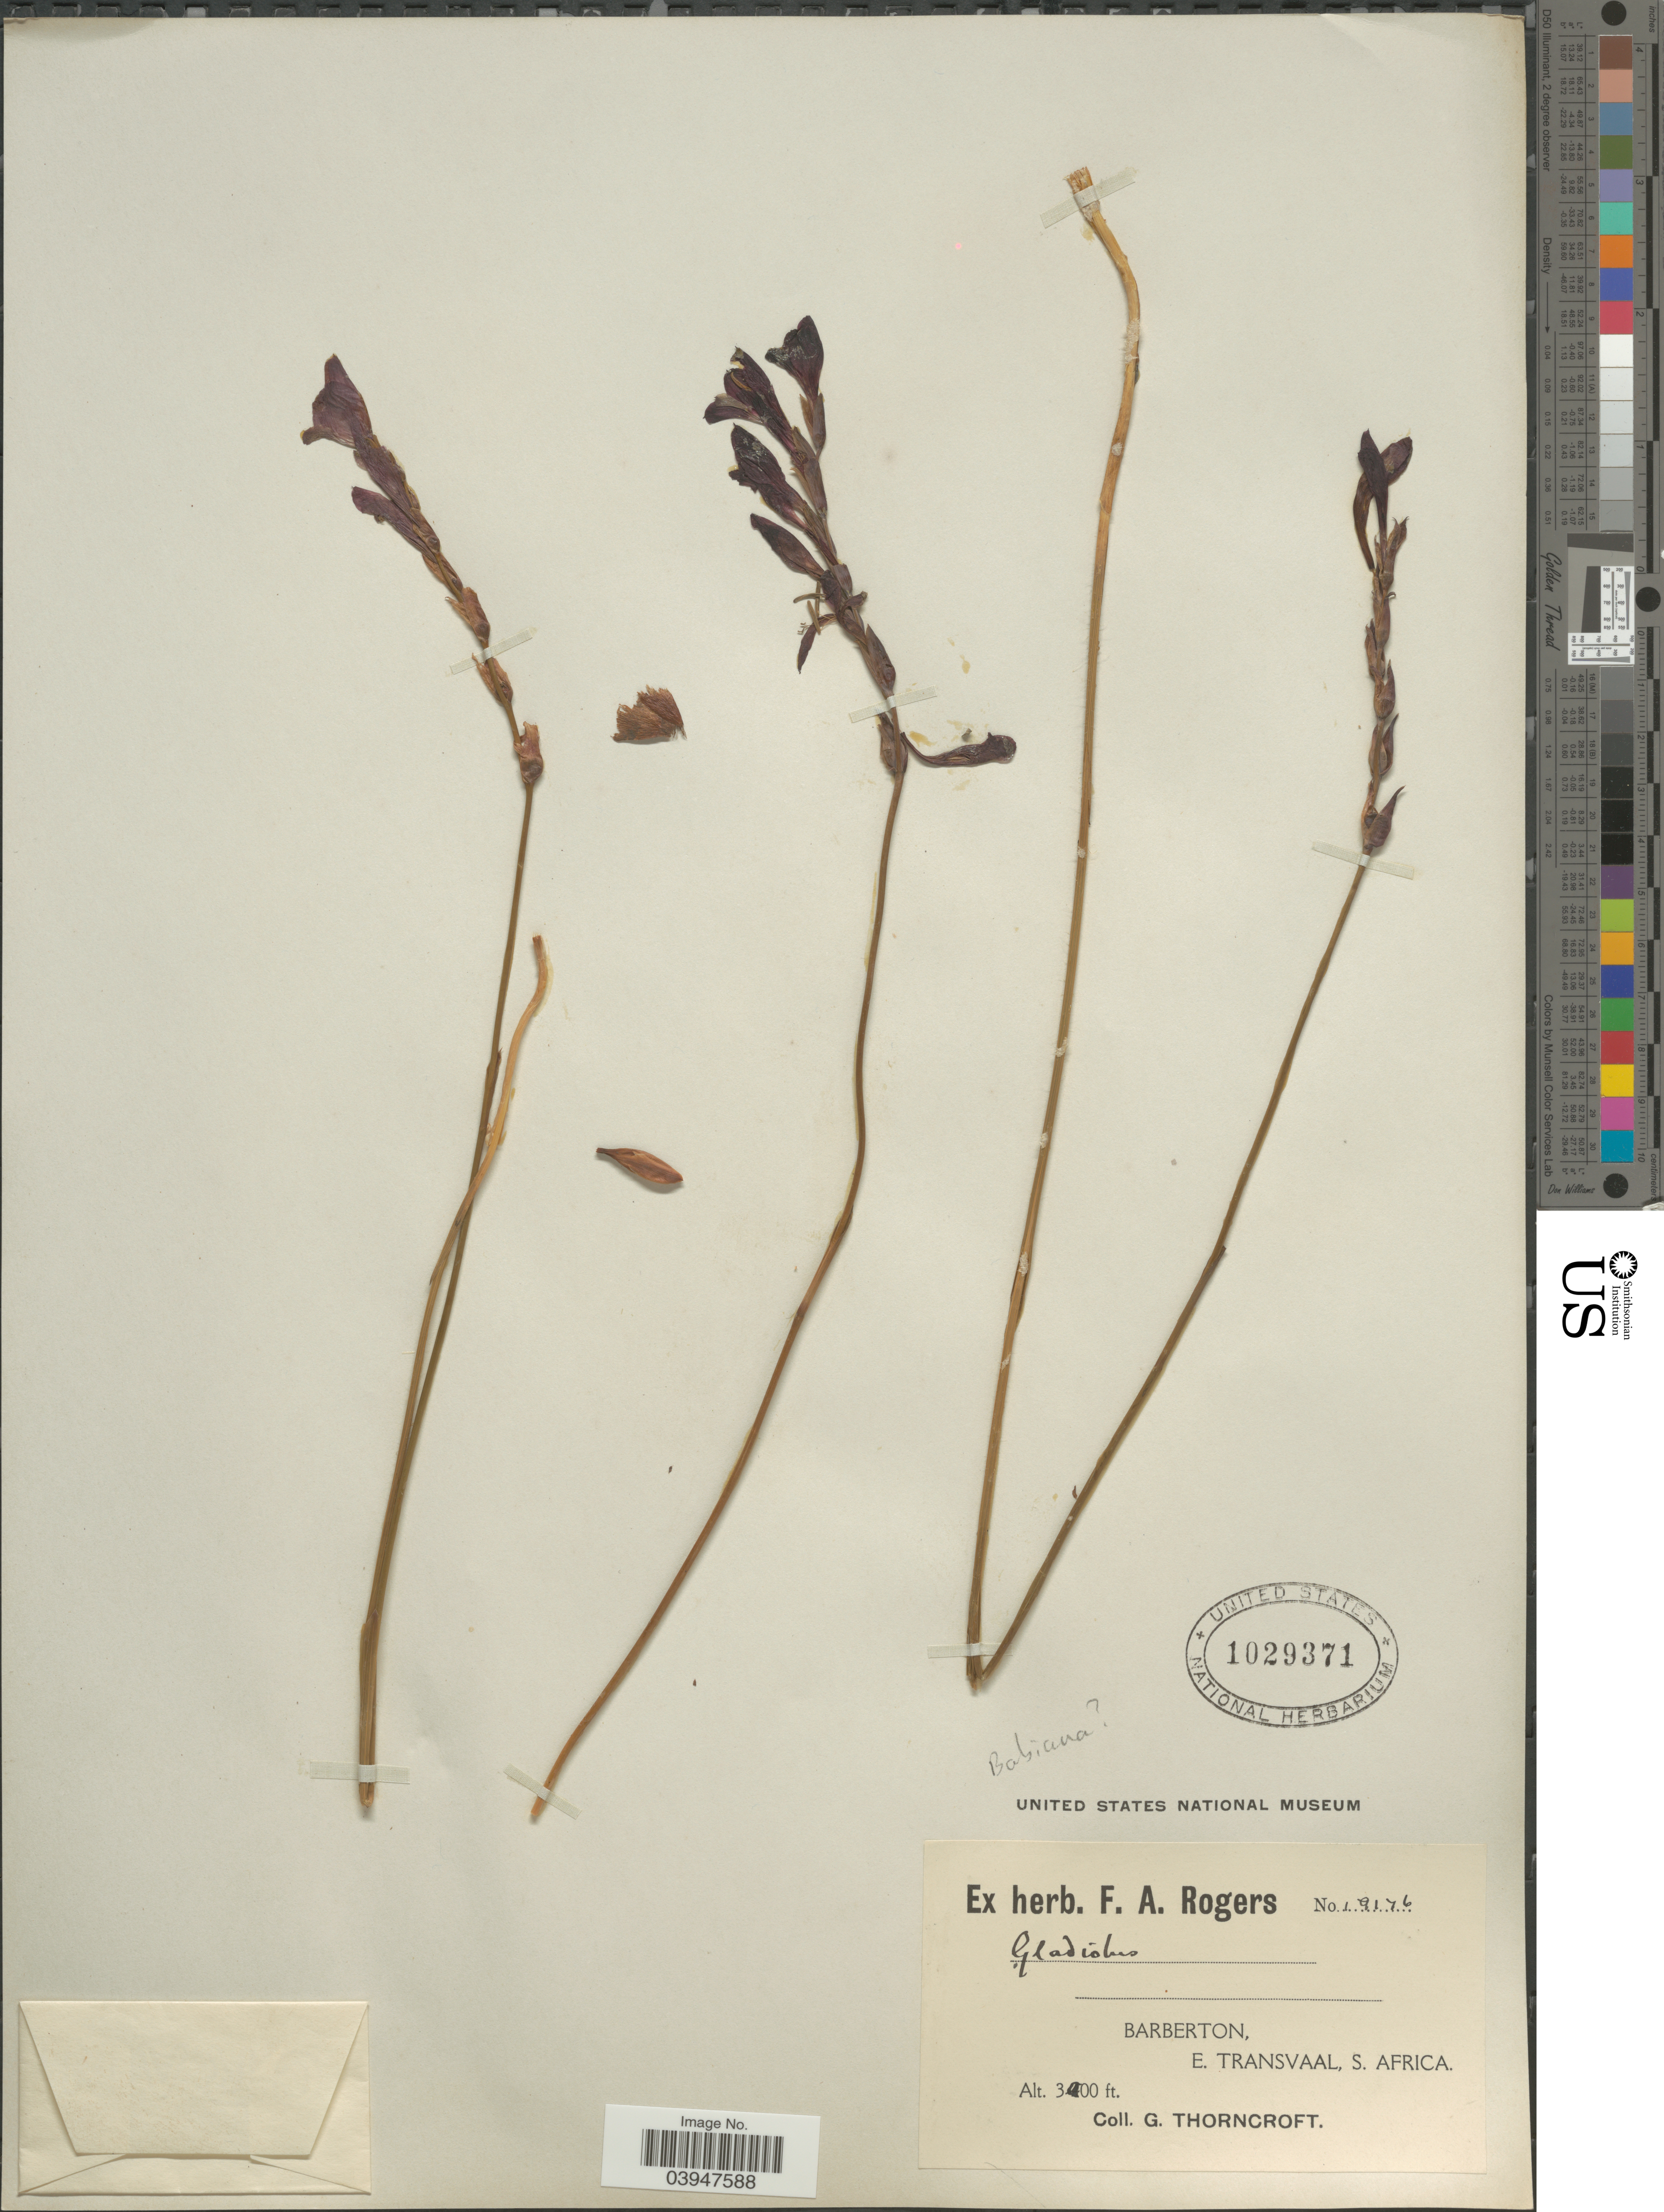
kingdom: Plantae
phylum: Tracheophyta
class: Liliopsida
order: Asparagales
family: Iridaceae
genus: Gladiolus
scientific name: Gladiolus sp.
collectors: G. Thorncroft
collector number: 19176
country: South Africa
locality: Barberton, E. Transvaal, S. Africa.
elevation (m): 1036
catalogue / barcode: US 1029371